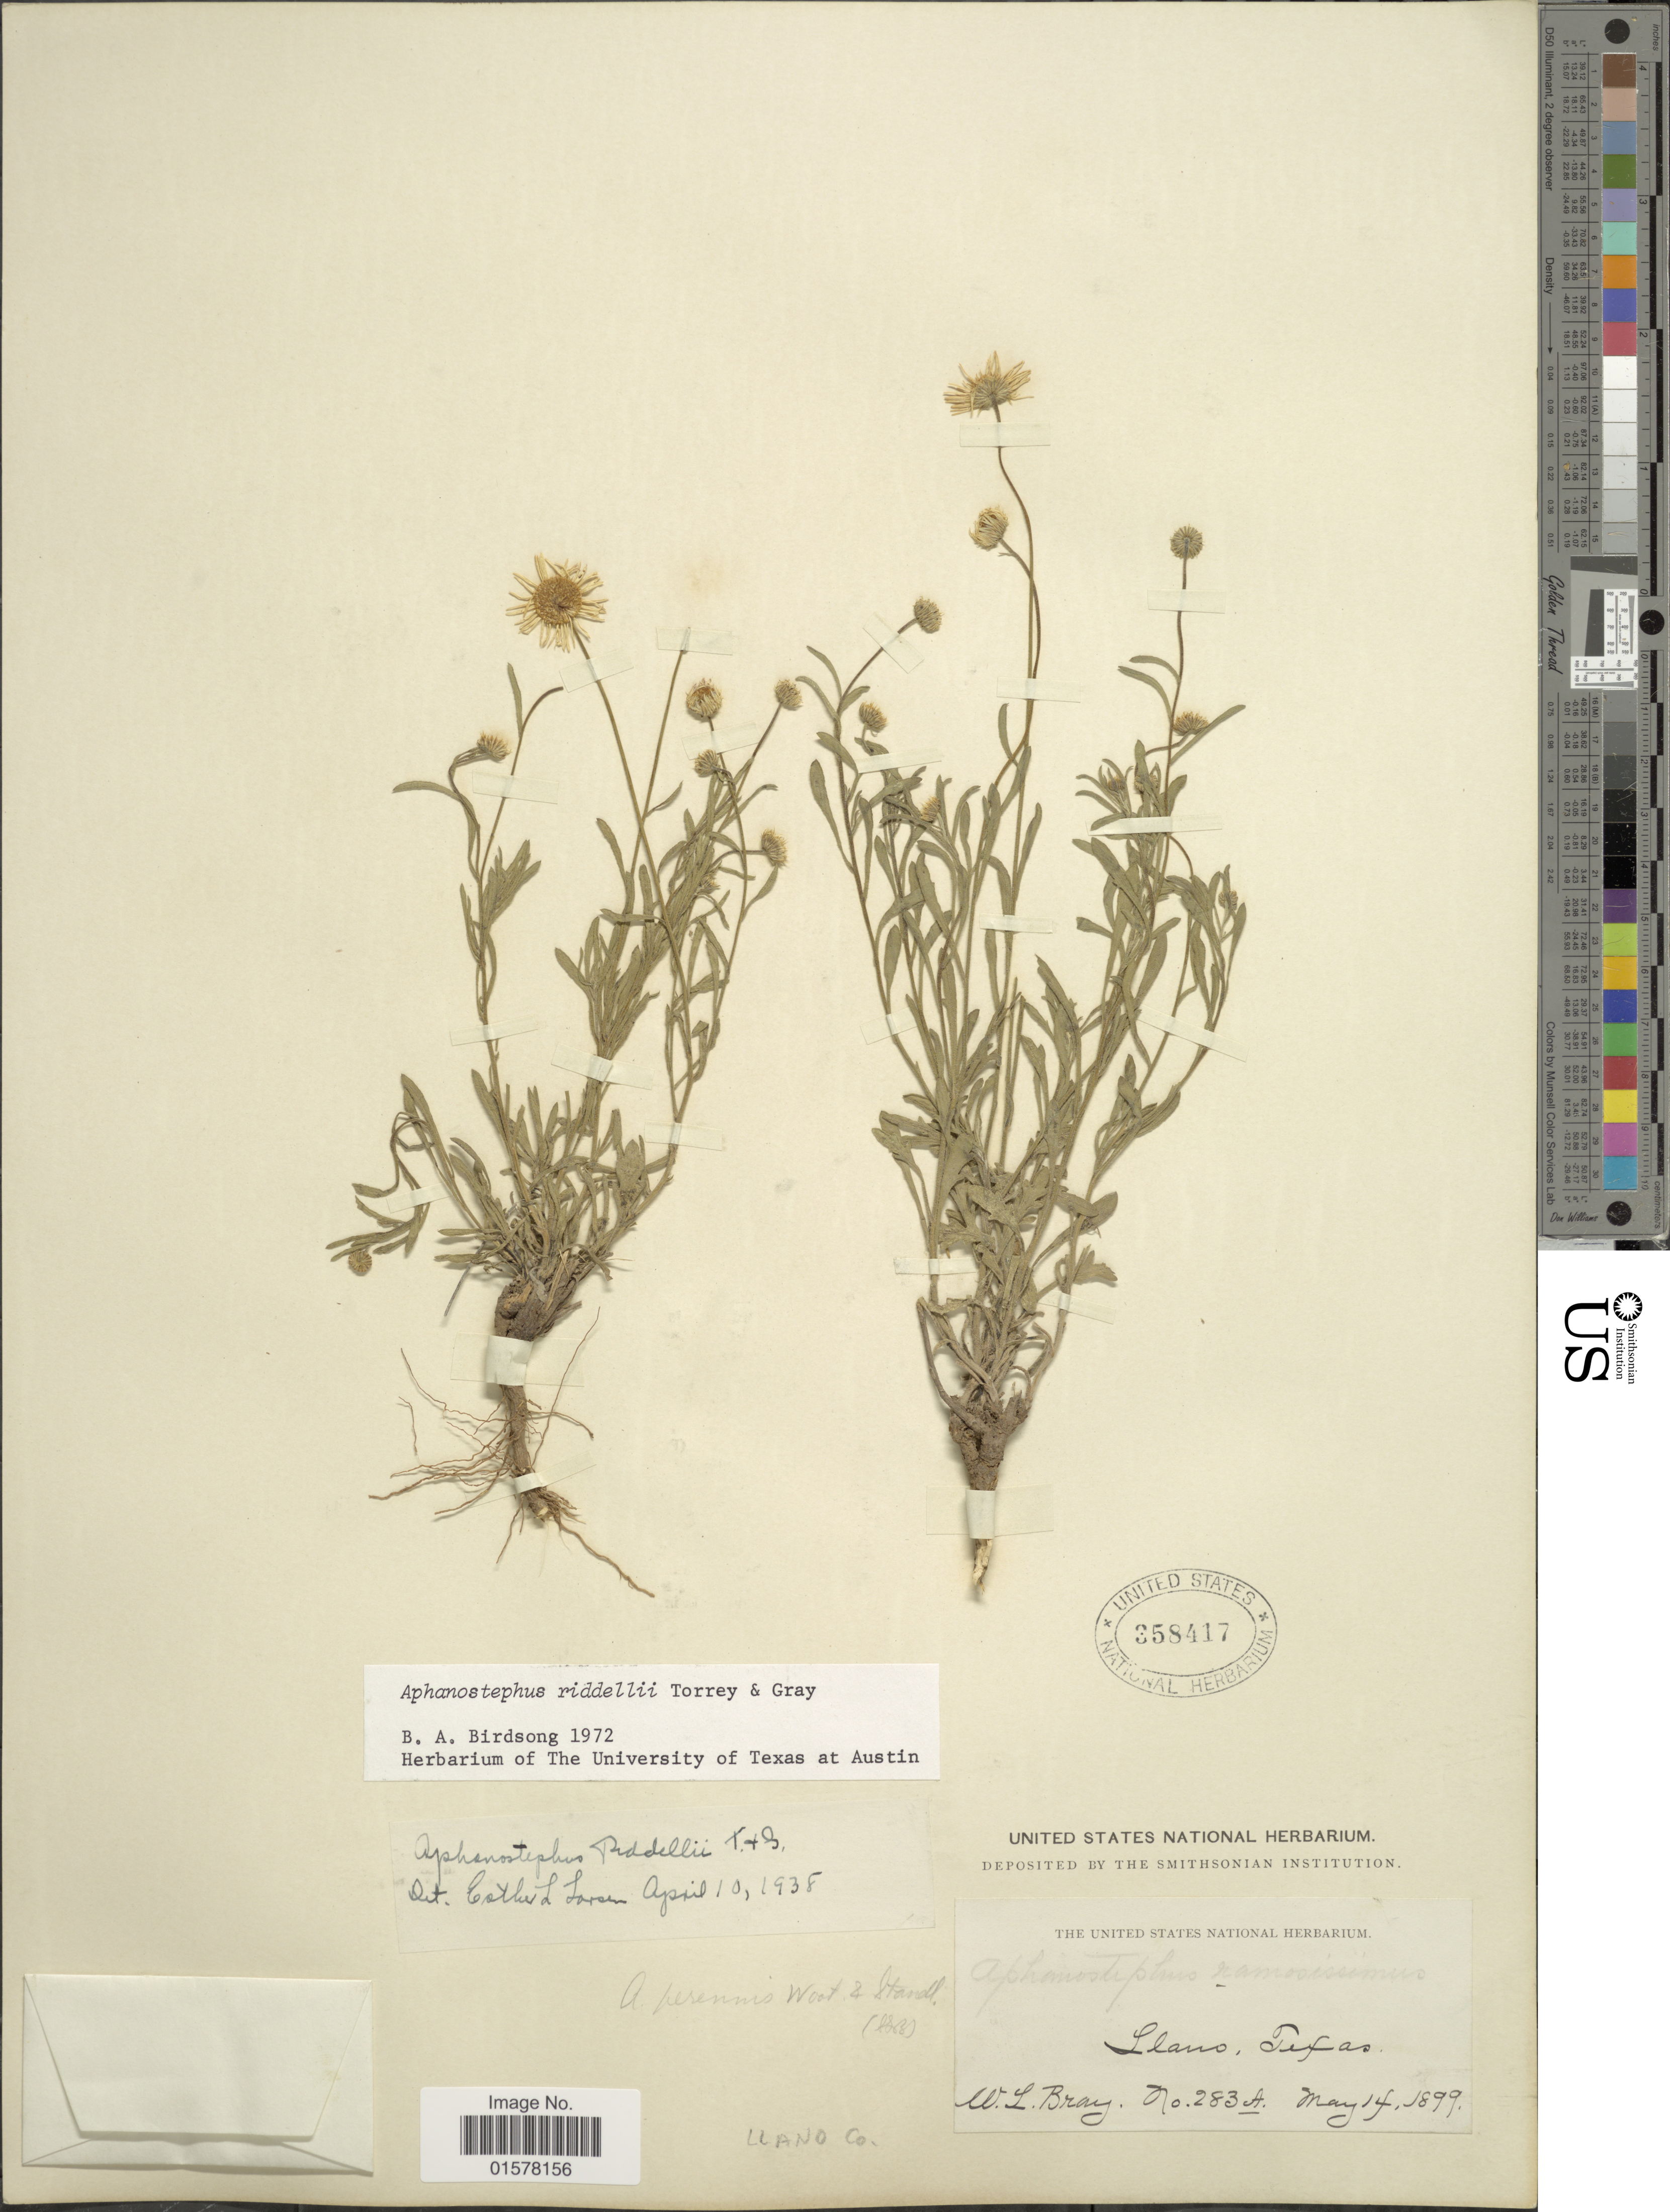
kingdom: Plantae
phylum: Tracheophyta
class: Magnoliopsida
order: Asterales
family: Asteraceae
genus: Aphanostephus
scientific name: Aphanostephus riddellii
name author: Torr. & A. Gray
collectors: W. L. Bray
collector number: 283A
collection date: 1899-05-14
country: United States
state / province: Texas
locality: Llano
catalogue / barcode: US 358417